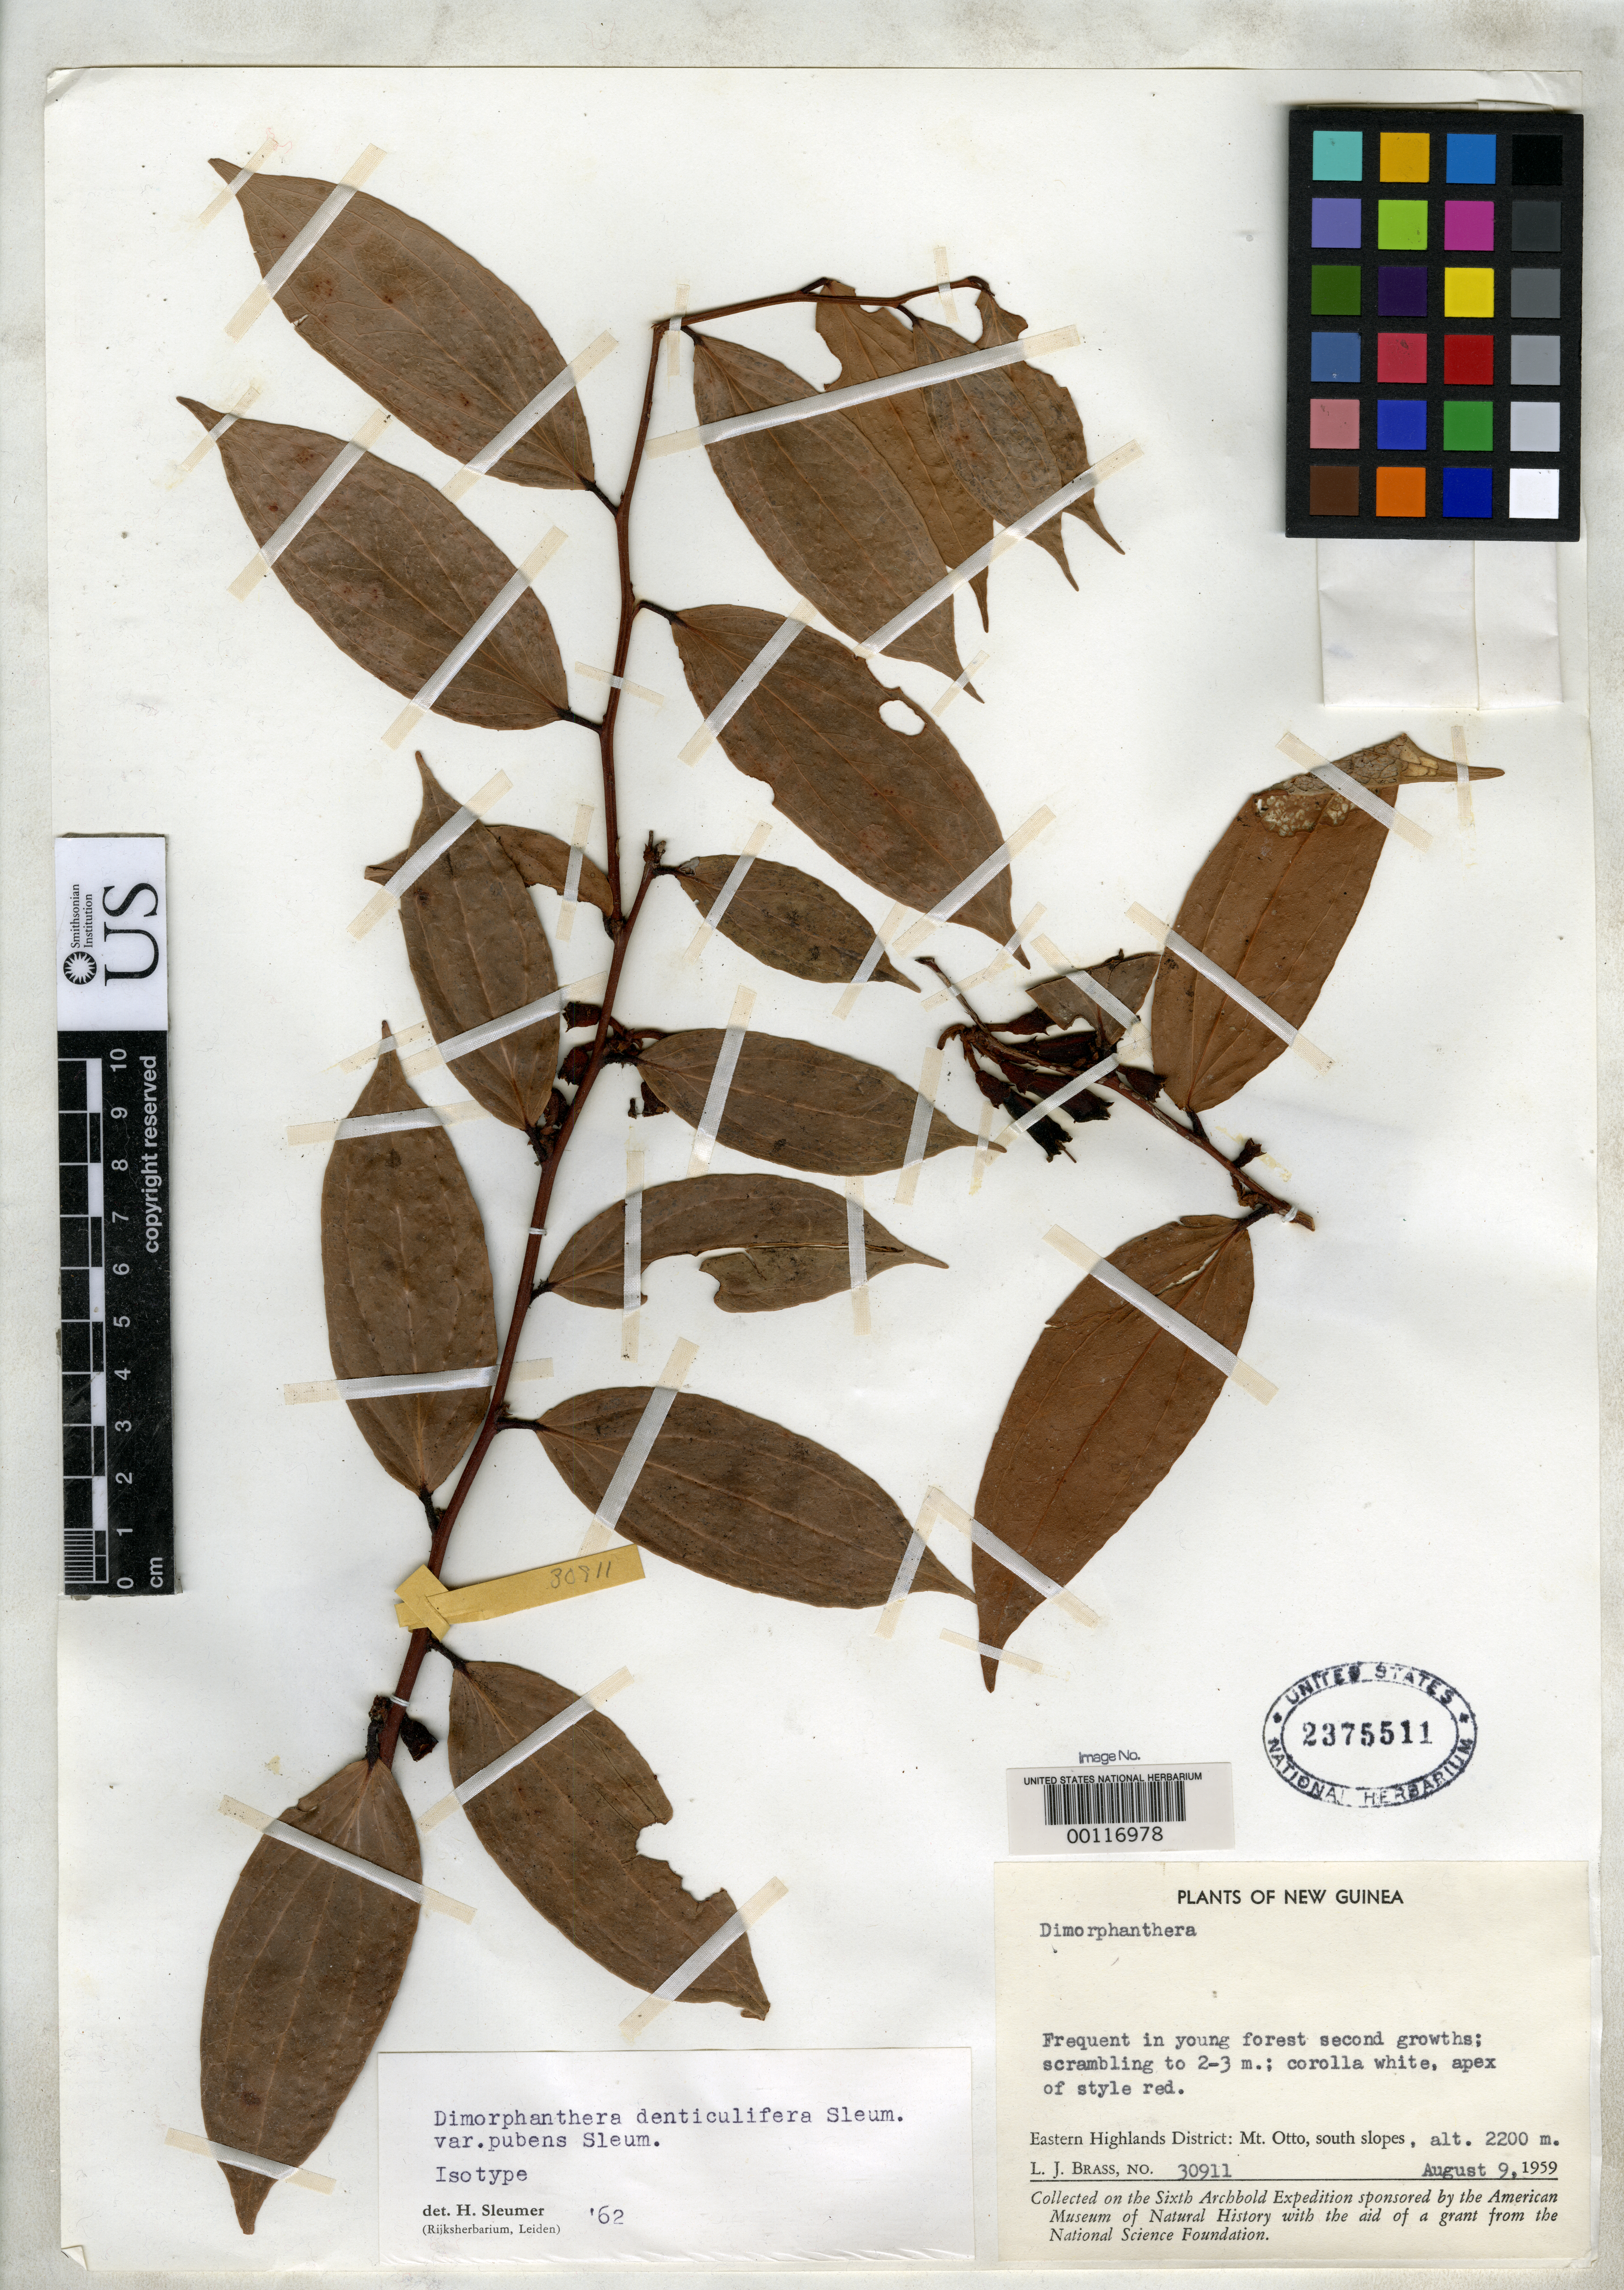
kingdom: Plantae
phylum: Tracheophyta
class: Magnoliopsida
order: Ericales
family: Ericaceae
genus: Dimorphanthera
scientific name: Dimorphanthera denticulifera var. pubens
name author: Sleumer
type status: Isotype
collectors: L. J. Brass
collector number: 30911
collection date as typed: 09 Aug 1959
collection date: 1959-08-09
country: Papua New Guinea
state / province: Eastern Highlands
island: New Guinea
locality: Mt. Otto.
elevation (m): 2200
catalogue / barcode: US 2375511